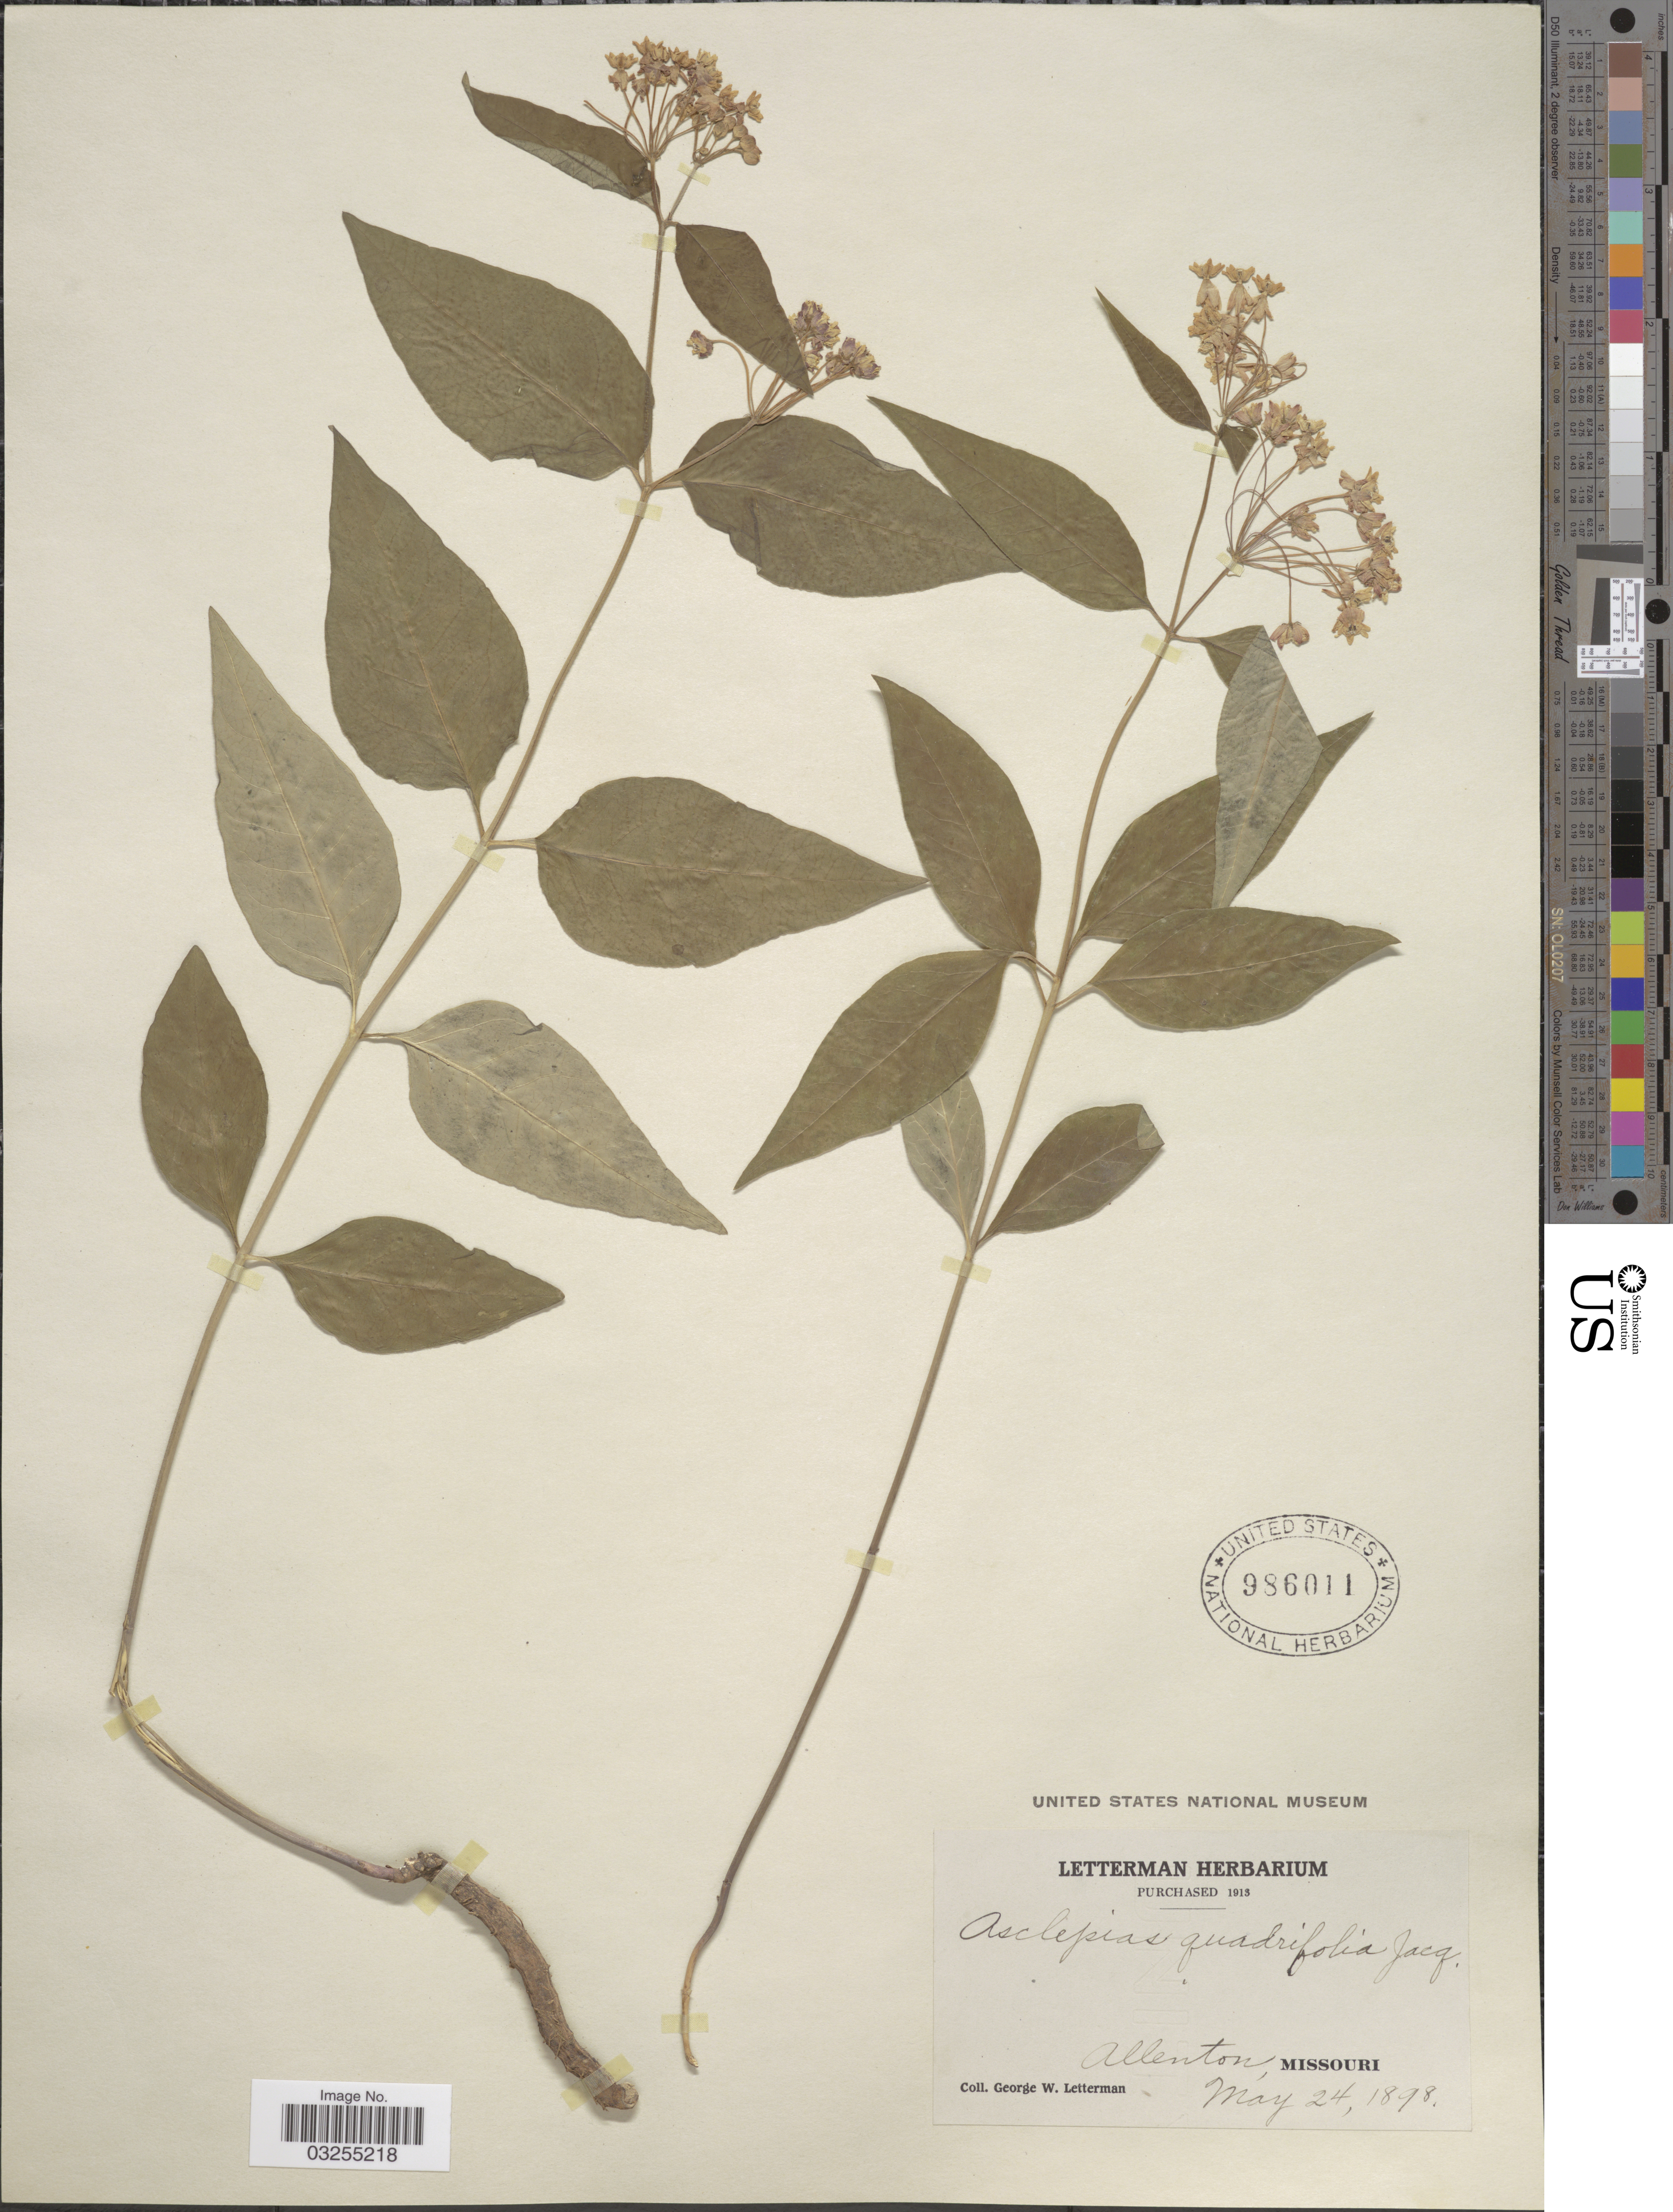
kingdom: Plantae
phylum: Tracheophyta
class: Magnoliopsida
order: Gentianales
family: Apocynaceae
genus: Asclepias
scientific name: Asclepias quadrifolia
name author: Jacq.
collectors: G. W. Letterman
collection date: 1898-05-24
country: United States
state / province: Missouri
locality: Allenton.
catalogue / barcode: US 986011